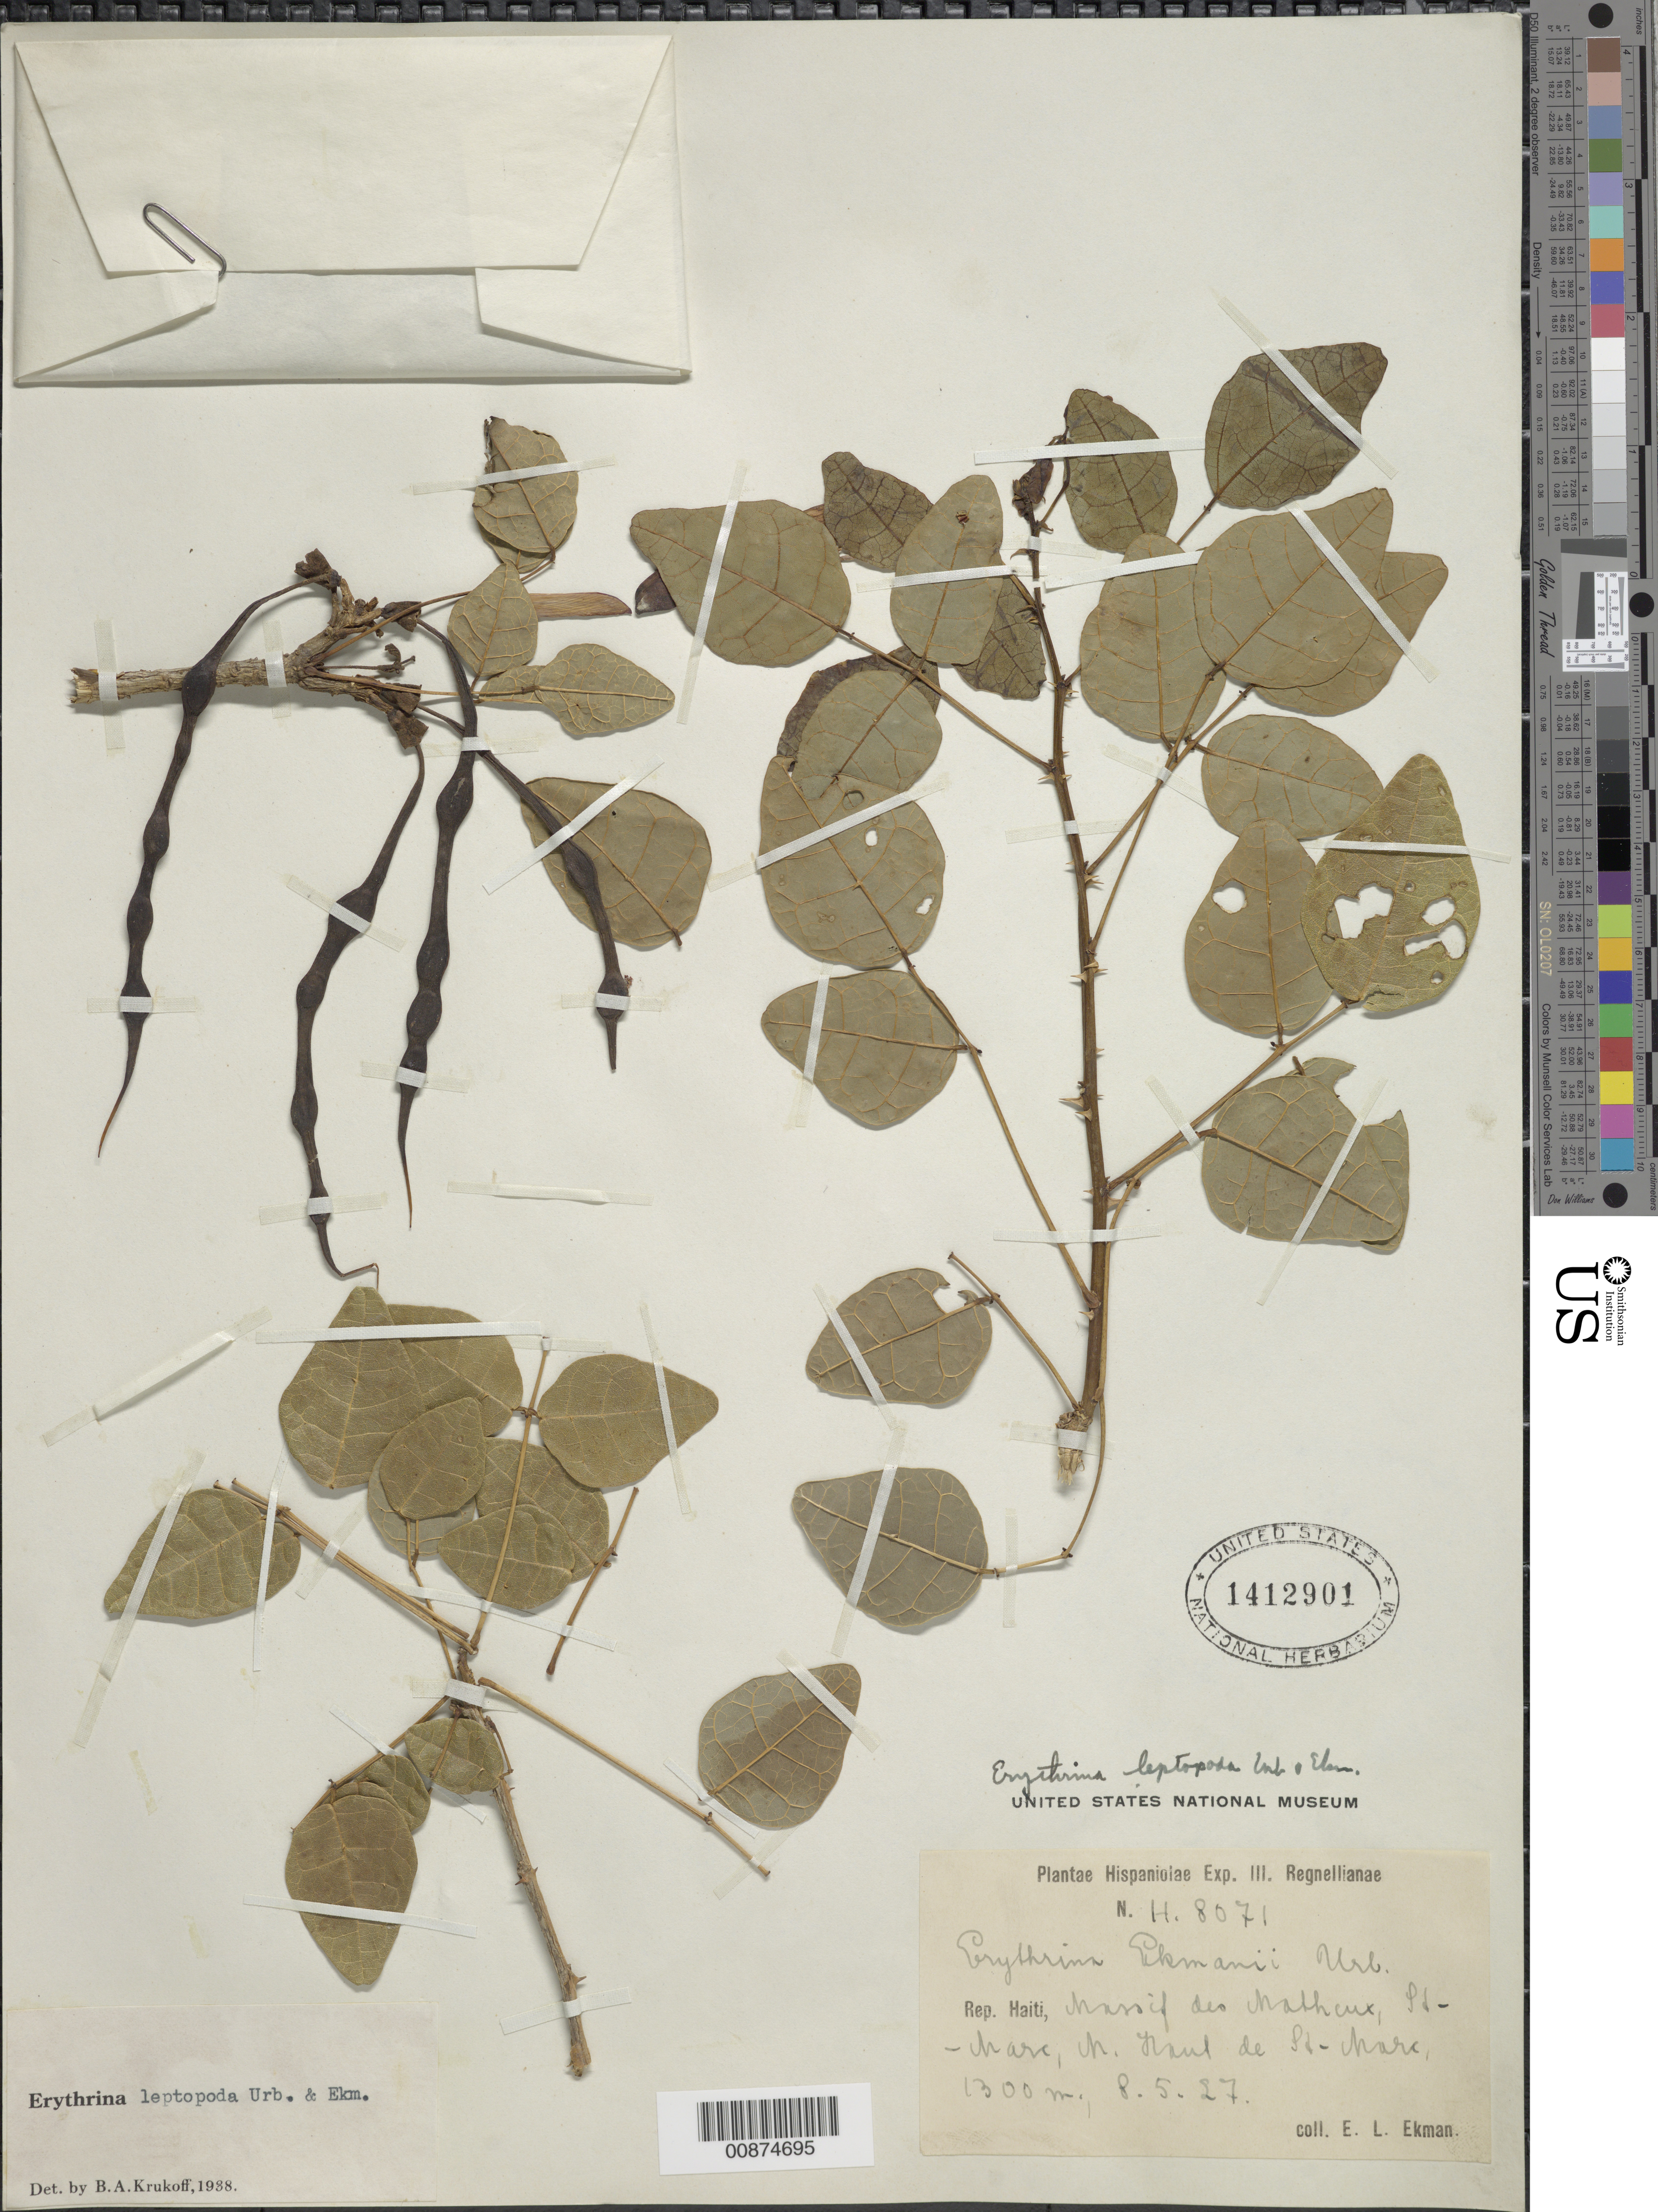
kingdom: Plantae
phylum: Tracheophyta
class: Magnoliopsida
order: Fabales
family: Fabaceae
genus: Erythrina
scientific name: Erythrina leptopoda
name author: Urb. & Ekman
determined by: Krukoff, B. A.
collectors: E. L. Ekman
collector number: H 8071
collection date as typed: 08 May 1927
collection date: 1927-05-08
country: Haiti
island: Hispaniola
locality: Massif des Matheux, St-Marc, M. Haut de St-Marc.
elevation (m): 1300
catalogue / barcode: US 1412901